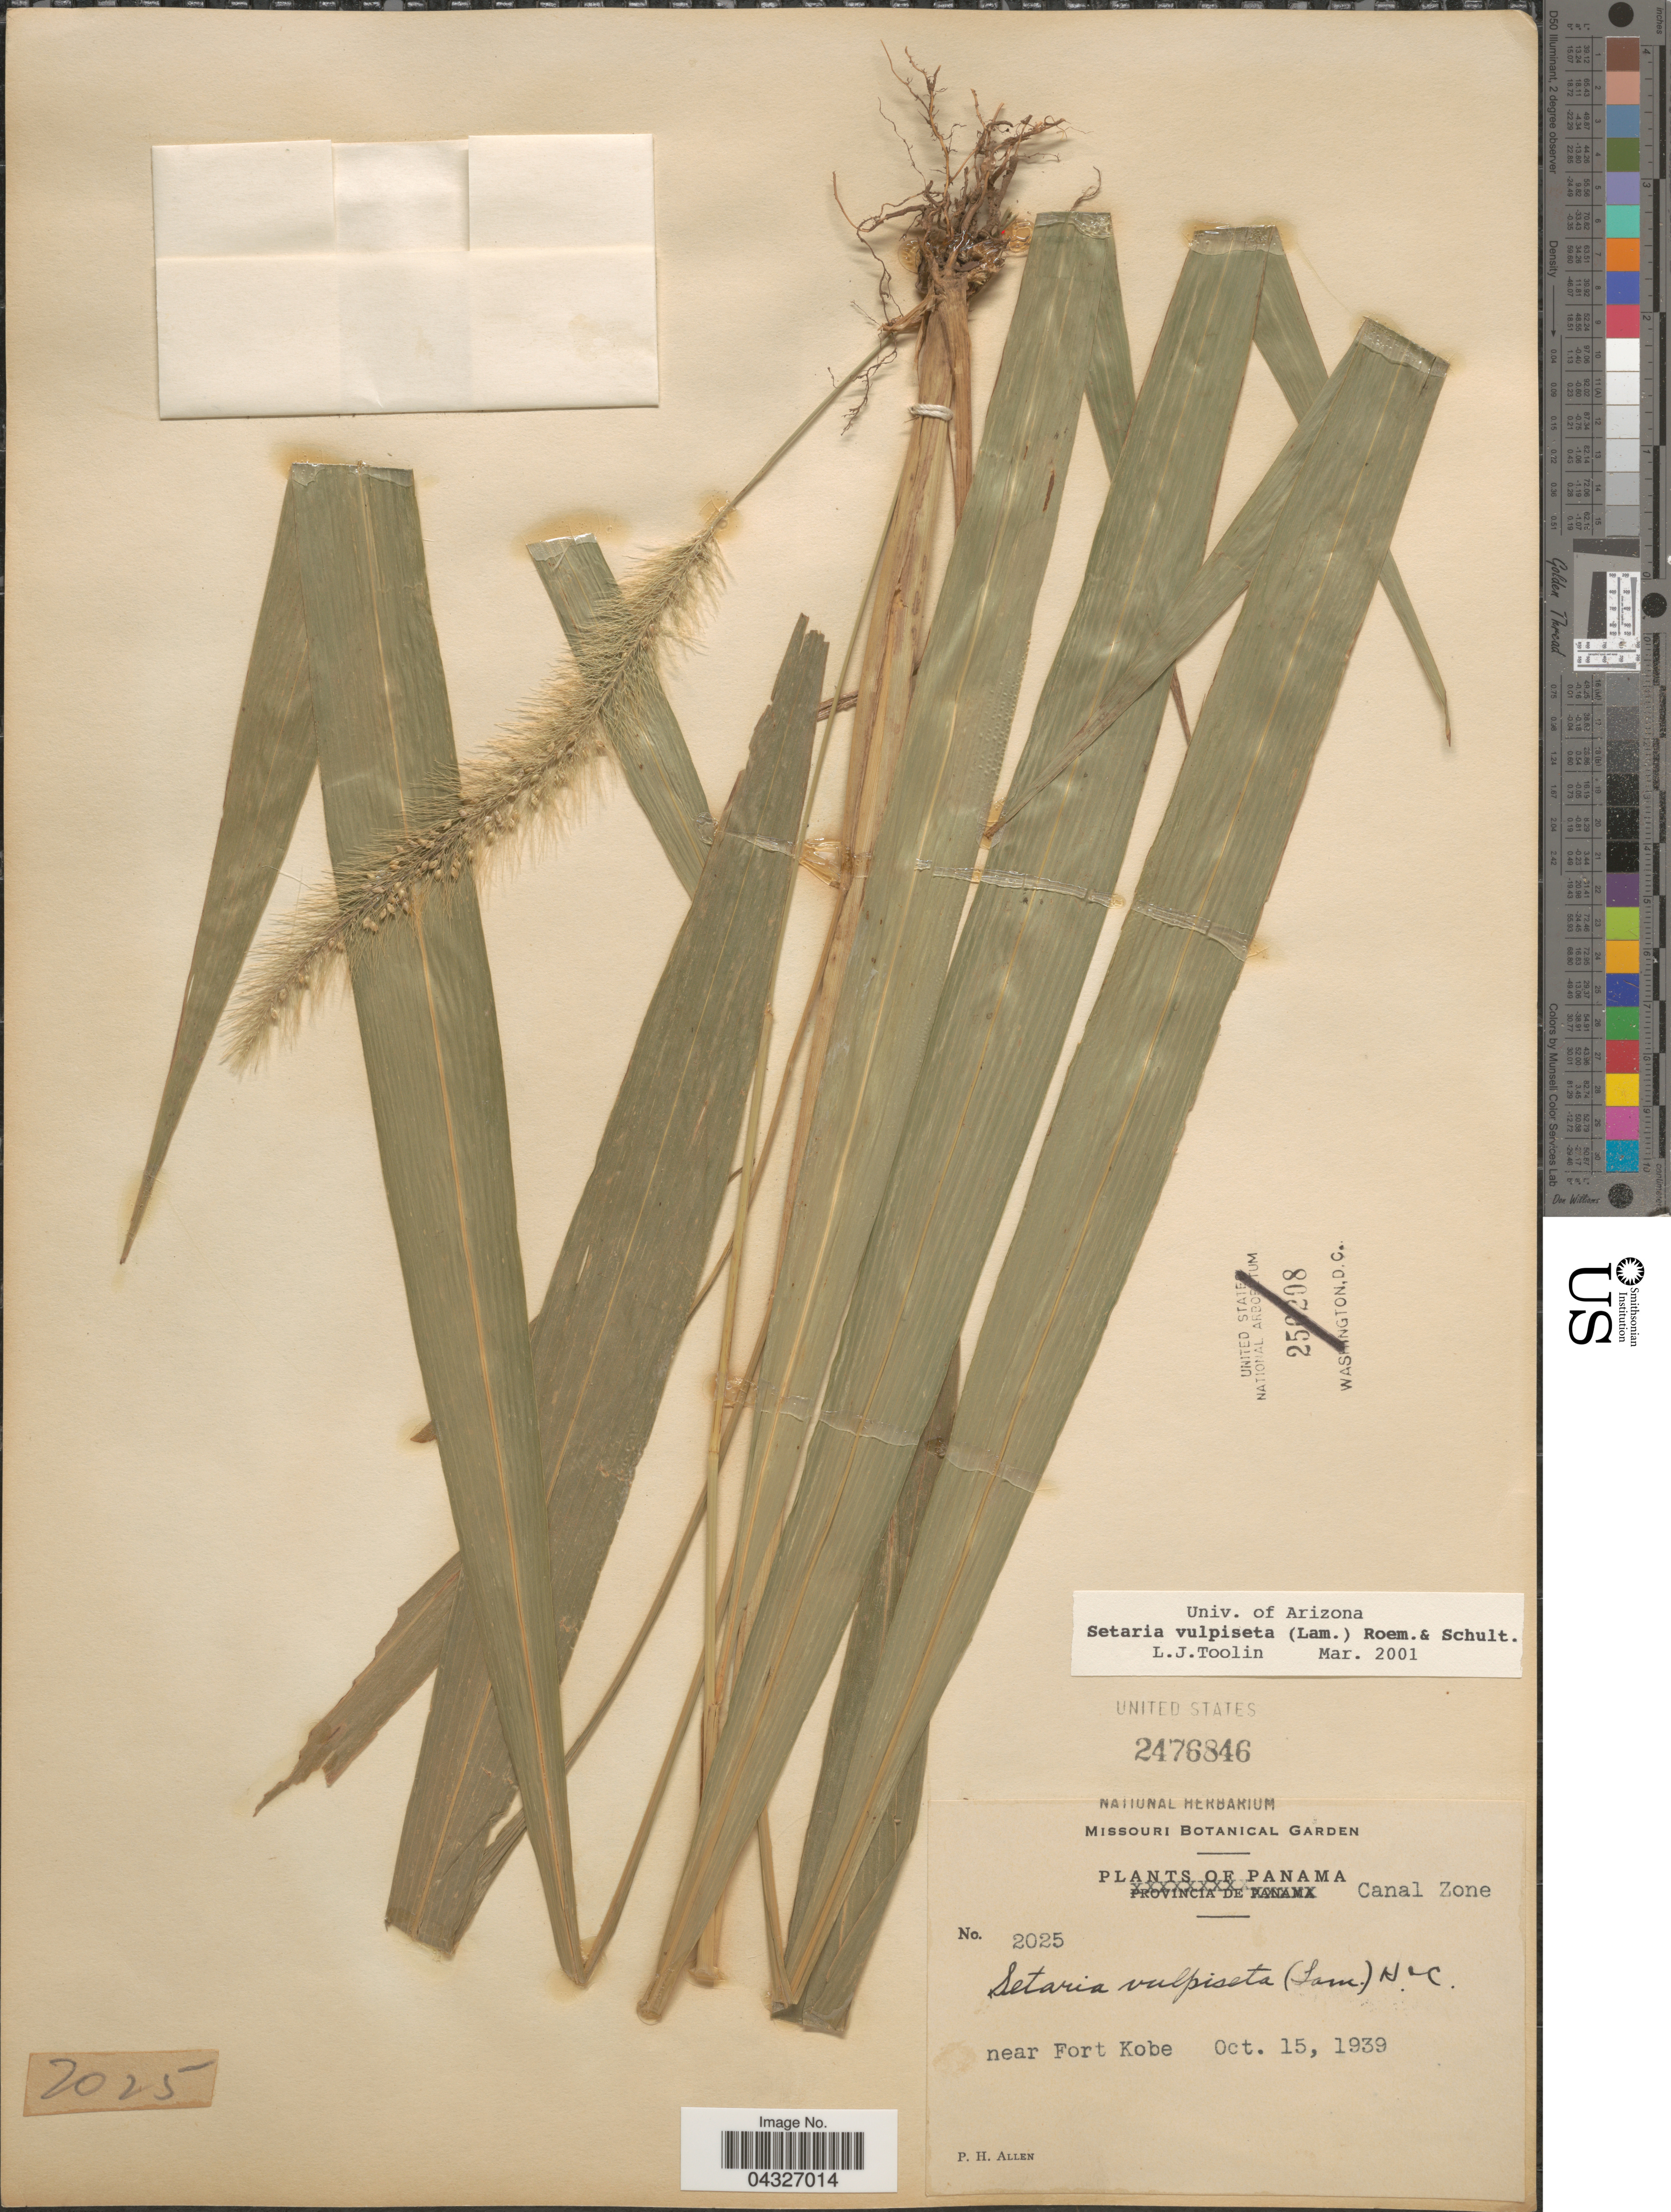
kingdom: Plantae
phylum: Tracheophyta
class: Liliopsida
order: Poales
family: Poaceae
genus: Setaria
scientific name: Setaria vulpiseta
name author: (Lam.) Roem. & Schult.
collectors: P. H. Allen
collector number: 2025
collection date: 1939-10-15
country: Panama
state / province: Colón / Panamá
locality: Canal Zone. Near Fort Kobe.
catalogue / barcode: US 2476846